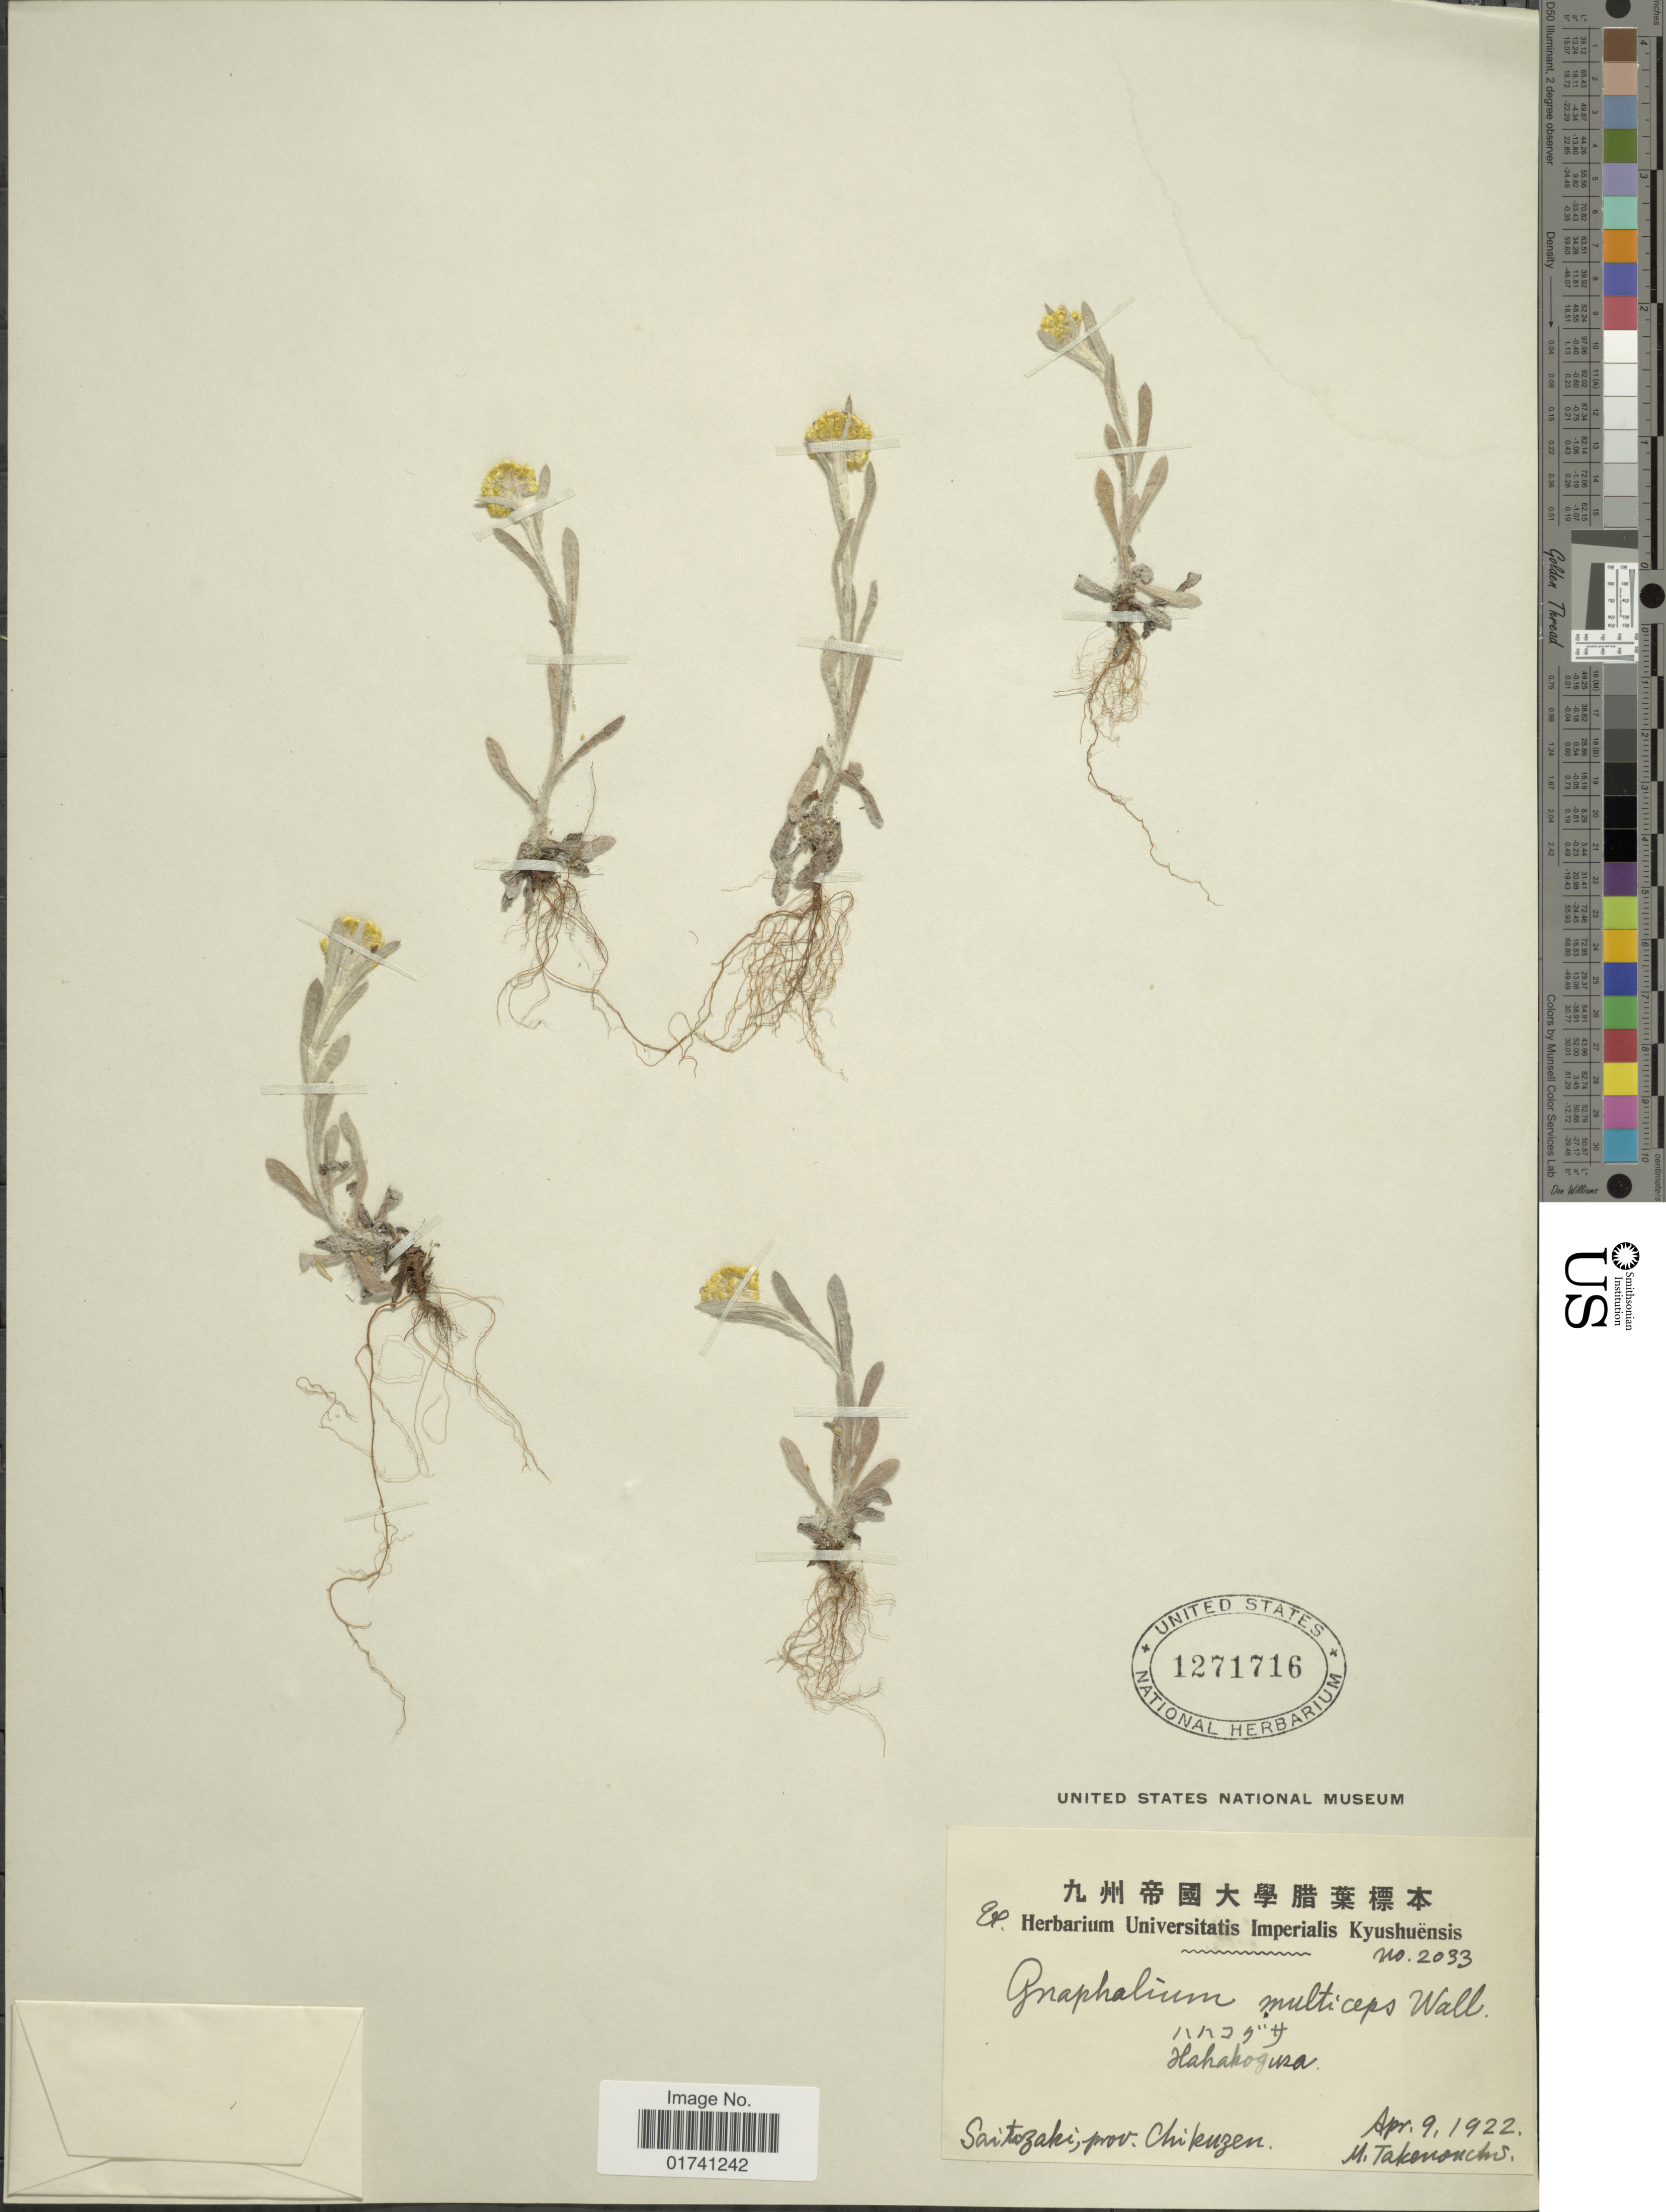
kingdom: Plantae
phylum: Tracheophyta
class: Magnoliopsida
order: Asterales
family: Asteraceae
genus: Laphangium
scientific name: Laphangium affine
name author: (D. Don) Tzvelev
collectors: M. Takenonchi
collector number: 2033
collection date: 1922-04-09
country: Japan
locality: Saitozaki; Prov. Chikuzen.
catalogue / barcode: US 1271716